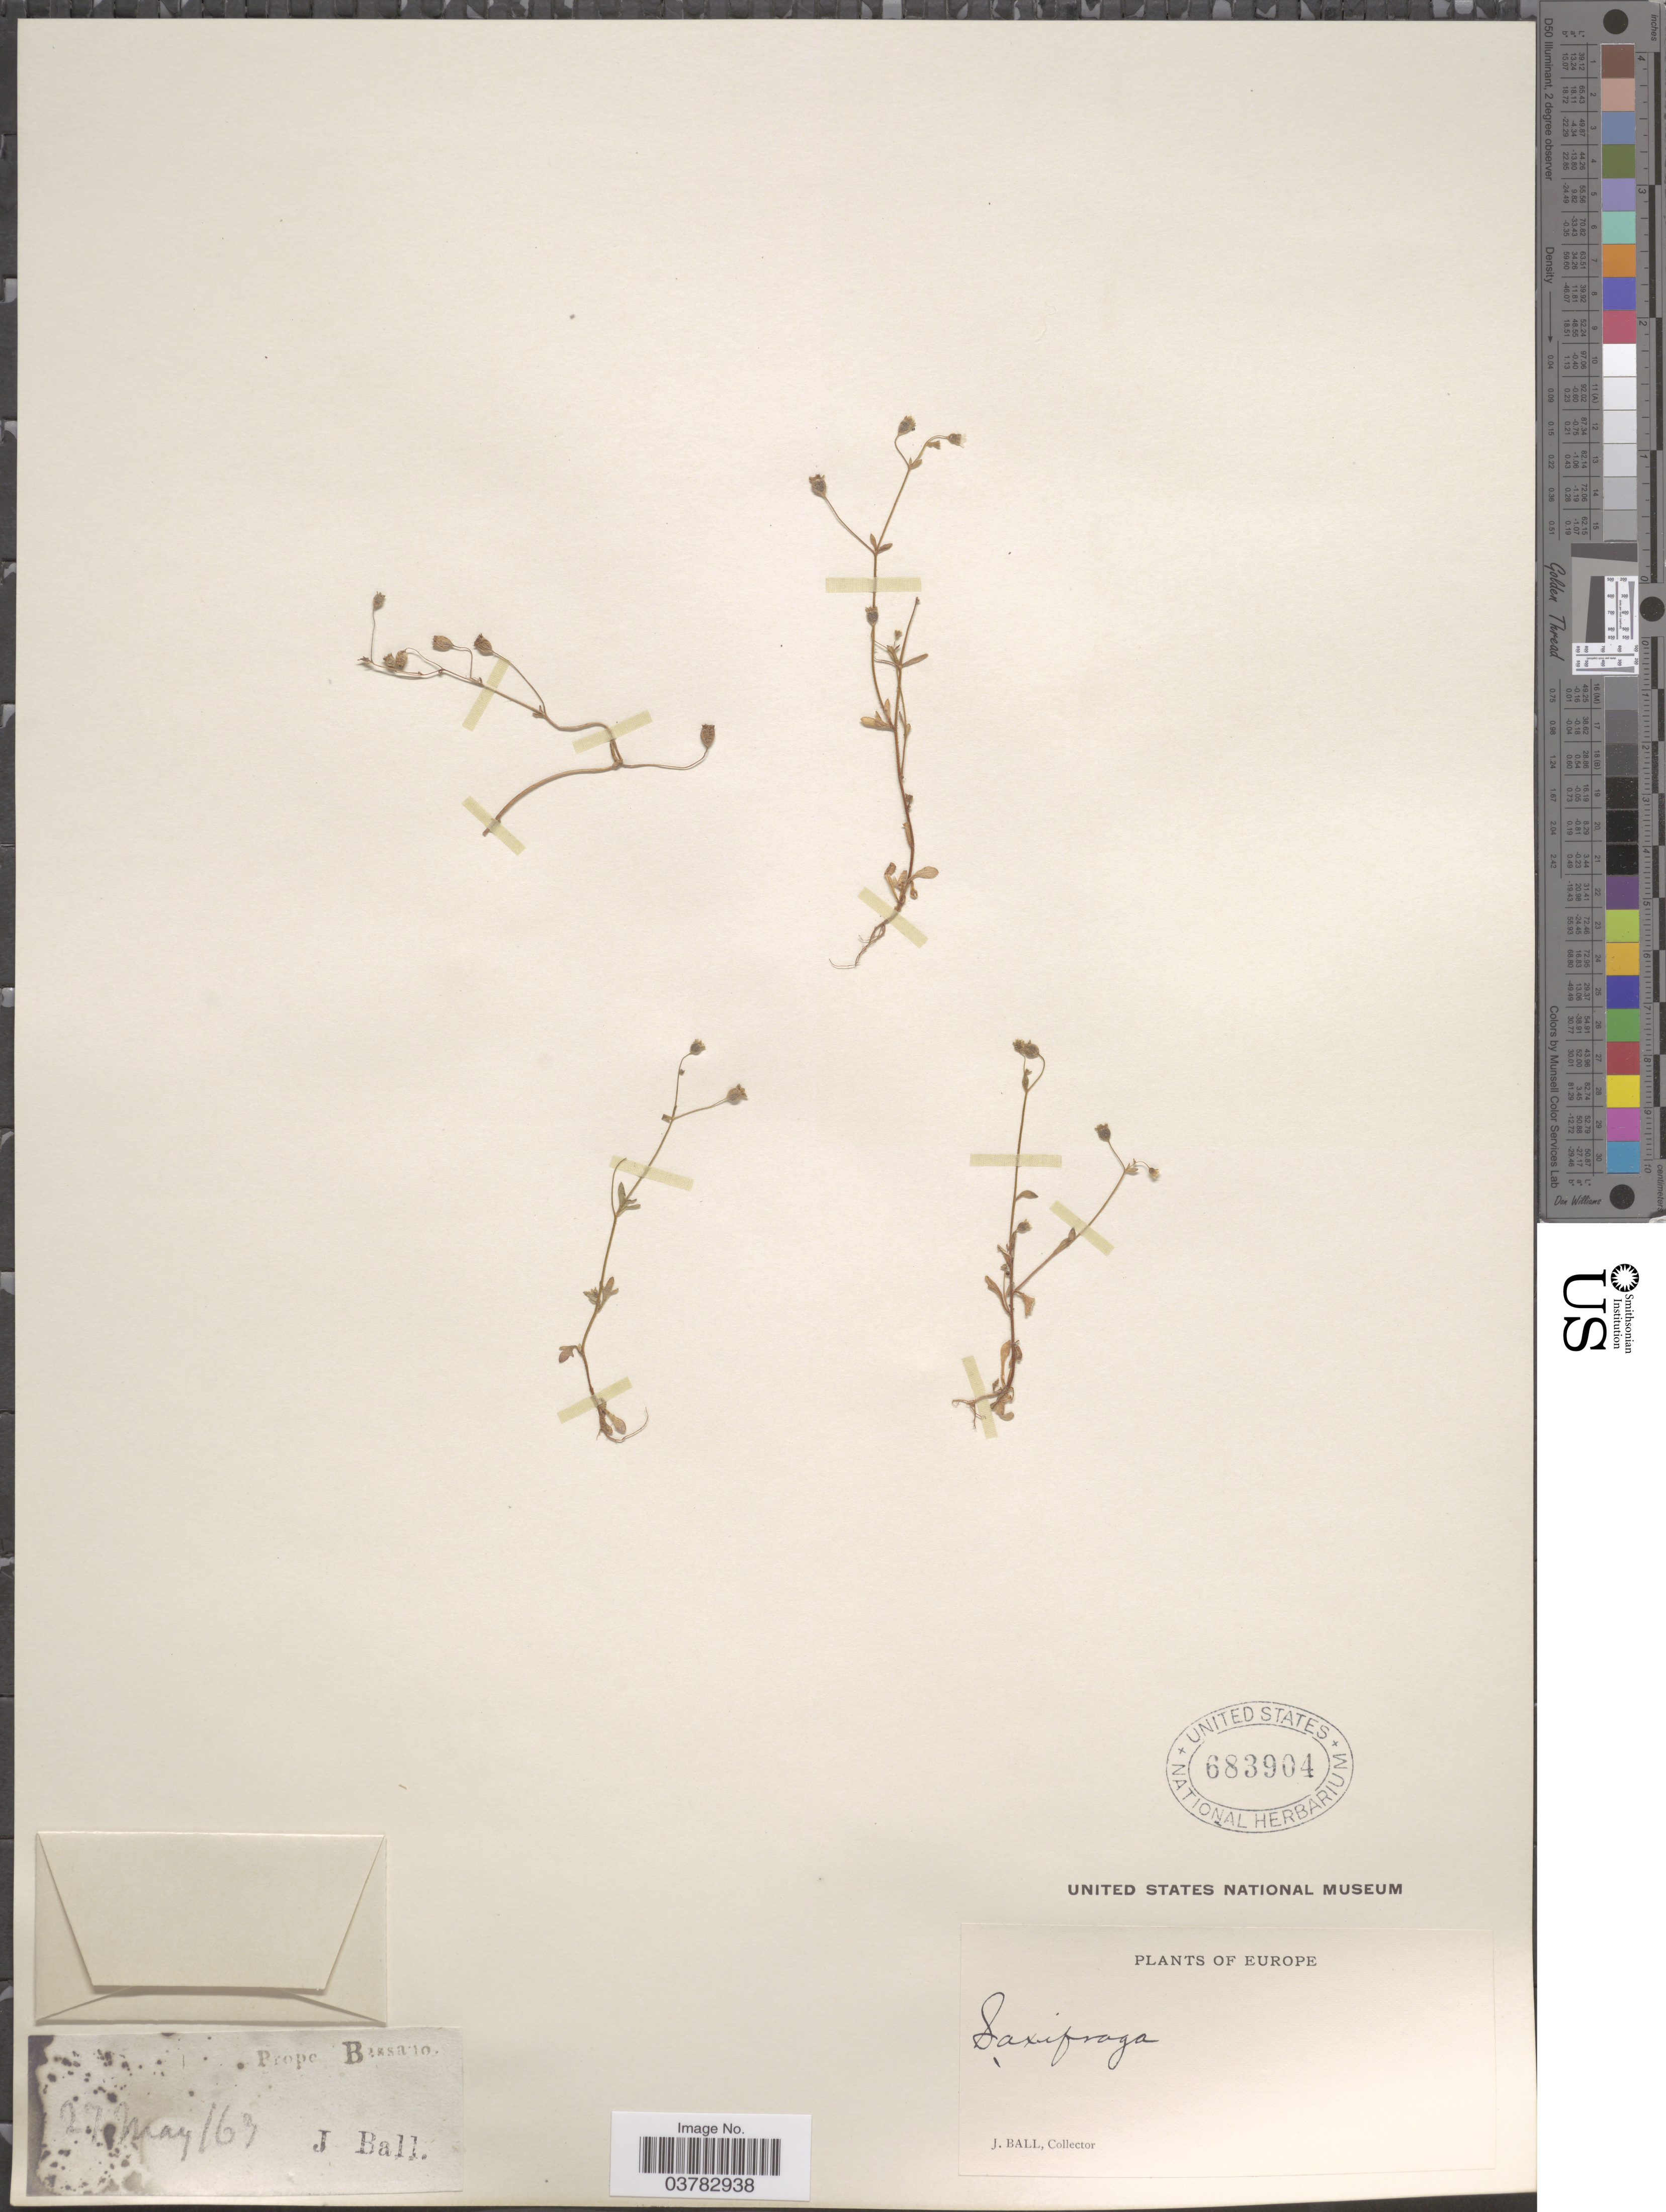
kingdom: Plantae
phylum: Tracheophyta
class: Magnoliopsida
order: Saxifragales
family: Saxifragaceae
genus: Saxifraga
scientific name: Saxifraga sp.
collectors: J. Ball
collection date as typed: Transcribed d/m/y: 27/5/63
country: Italy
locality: Europe. Prope Bassano.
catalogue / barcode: US 683904